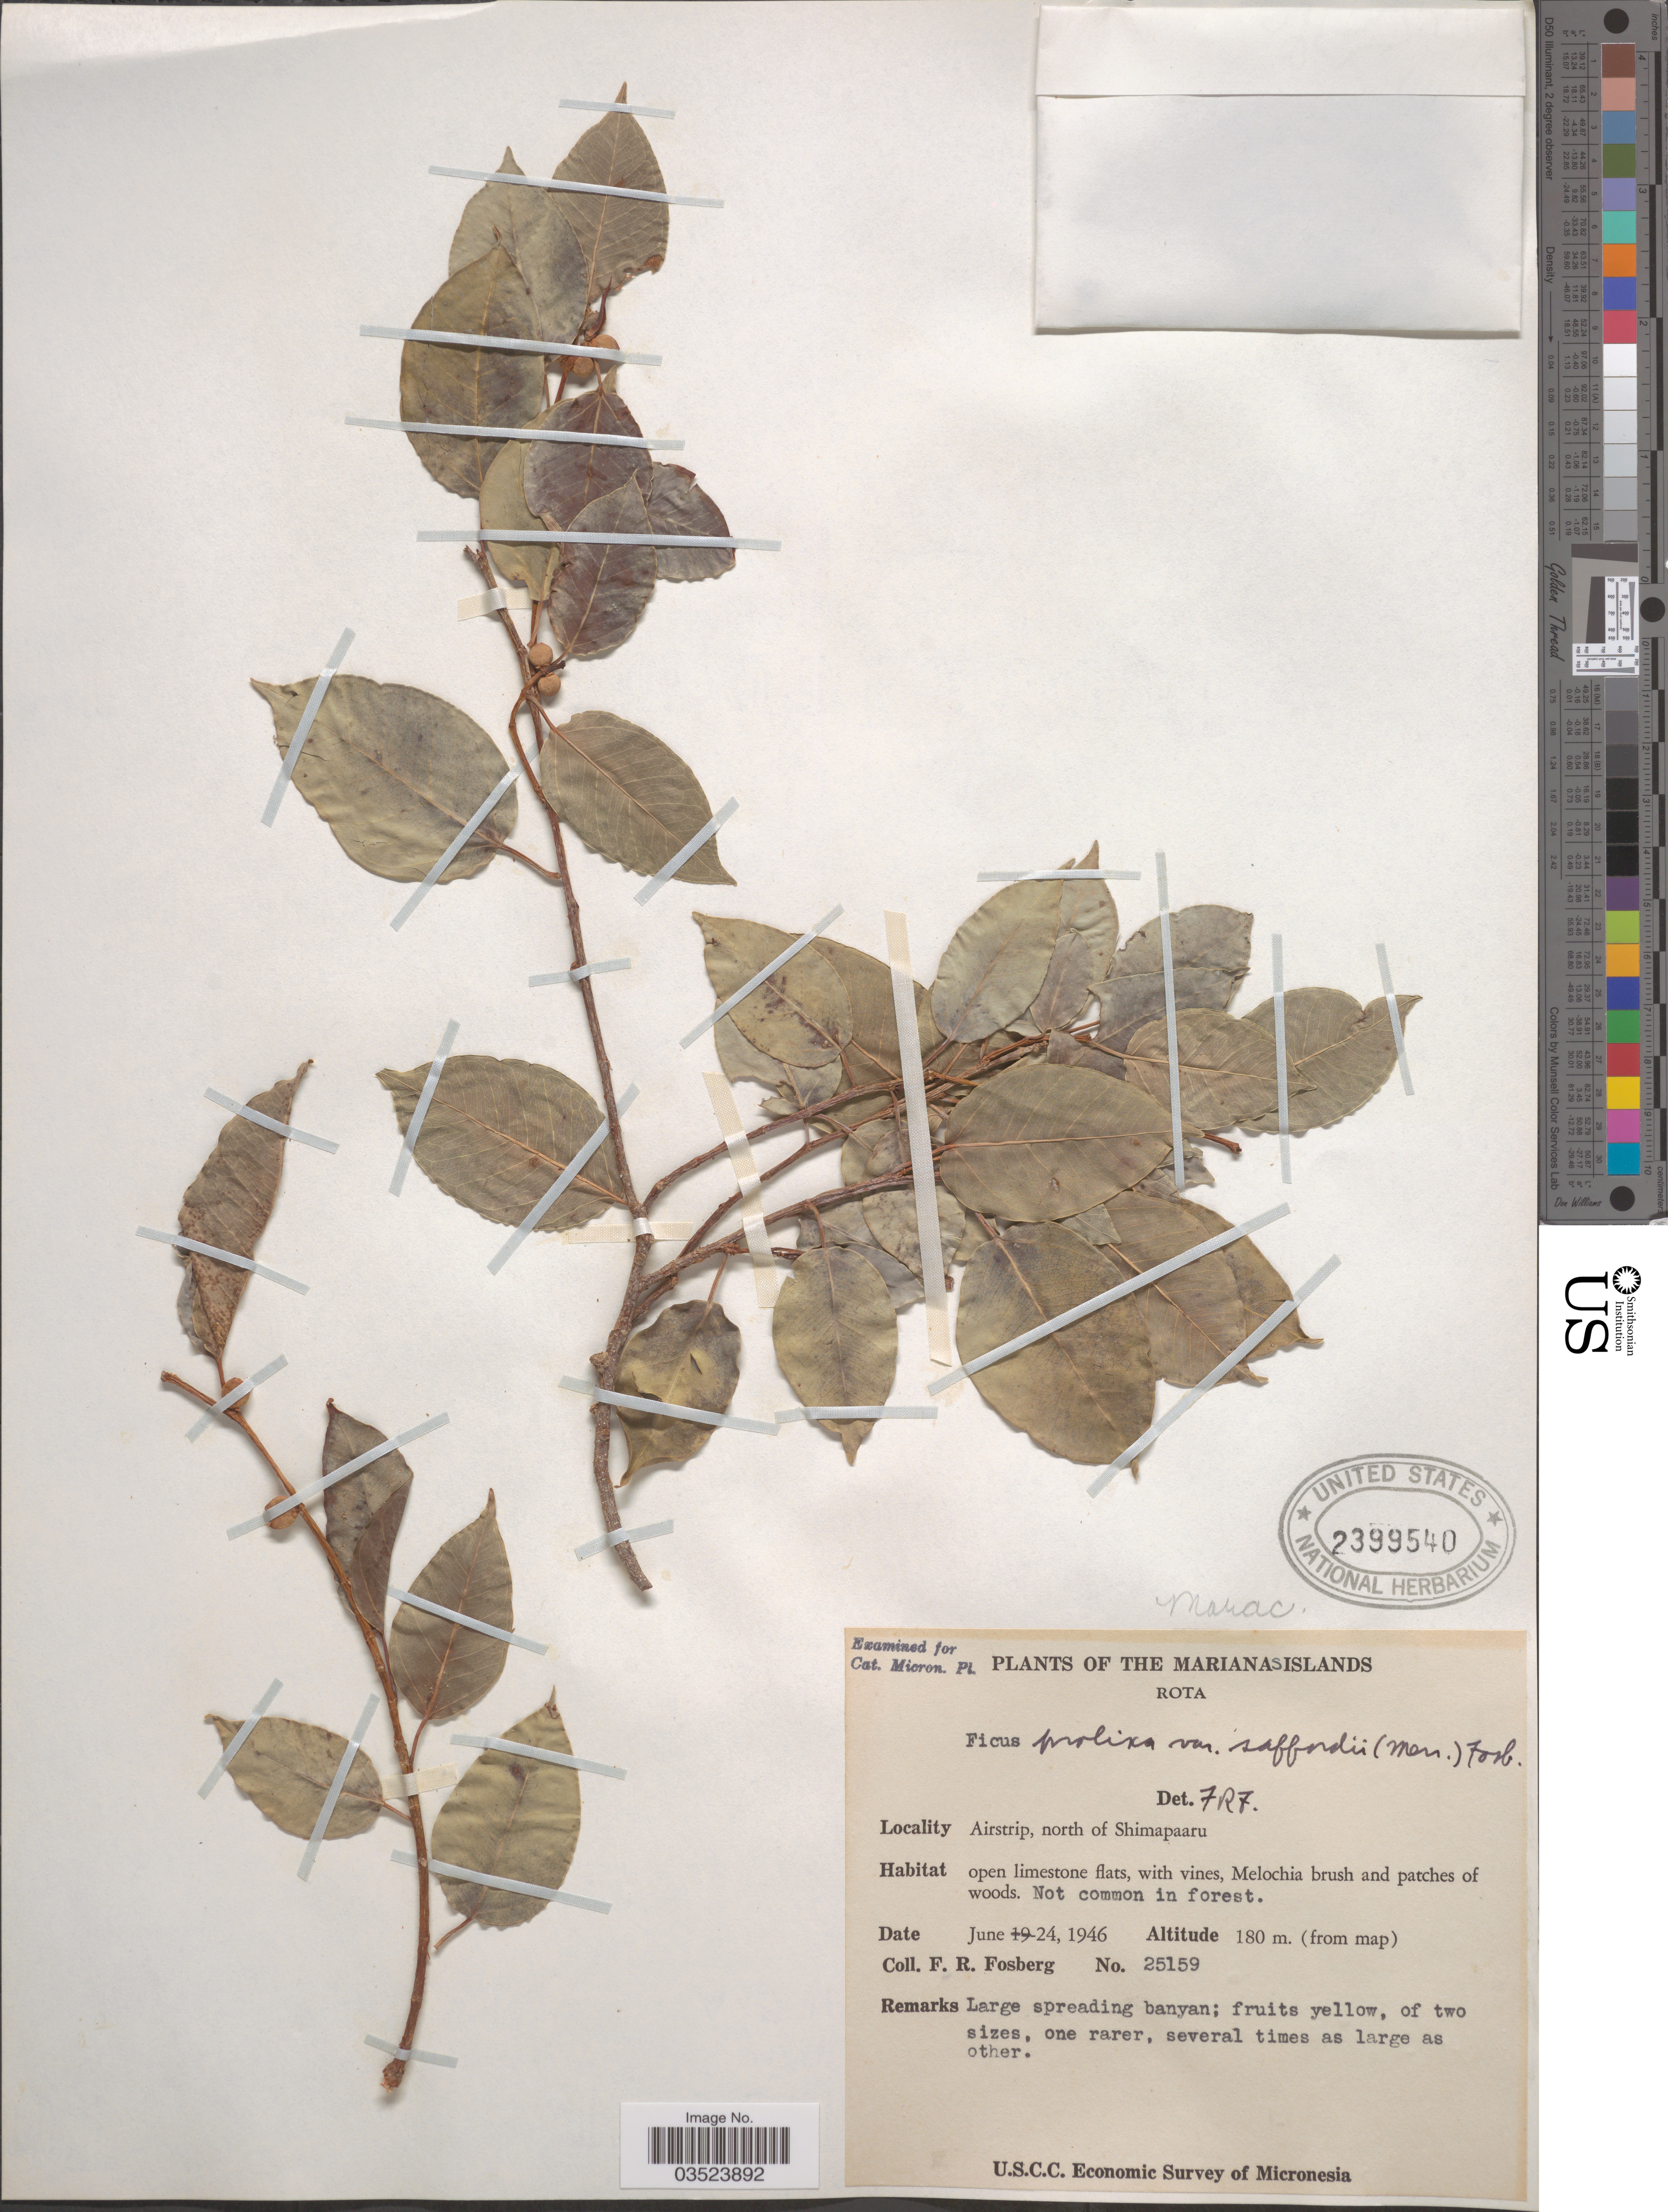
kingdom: Plantae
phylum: Tracheophyta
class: Magnoliopsida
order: Rosales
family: Moraceae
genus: Ficus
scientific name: Ficus microcarpa var. saffordii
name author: (Merr.) Corner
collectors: F. R. Fosberg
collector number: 25159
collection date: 1946-06-24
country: Northern Mariana Islands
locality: The Marianas Islands. Rota. Aistrip, north of Shimapaaru.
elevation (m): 180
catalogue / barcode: US 2399540